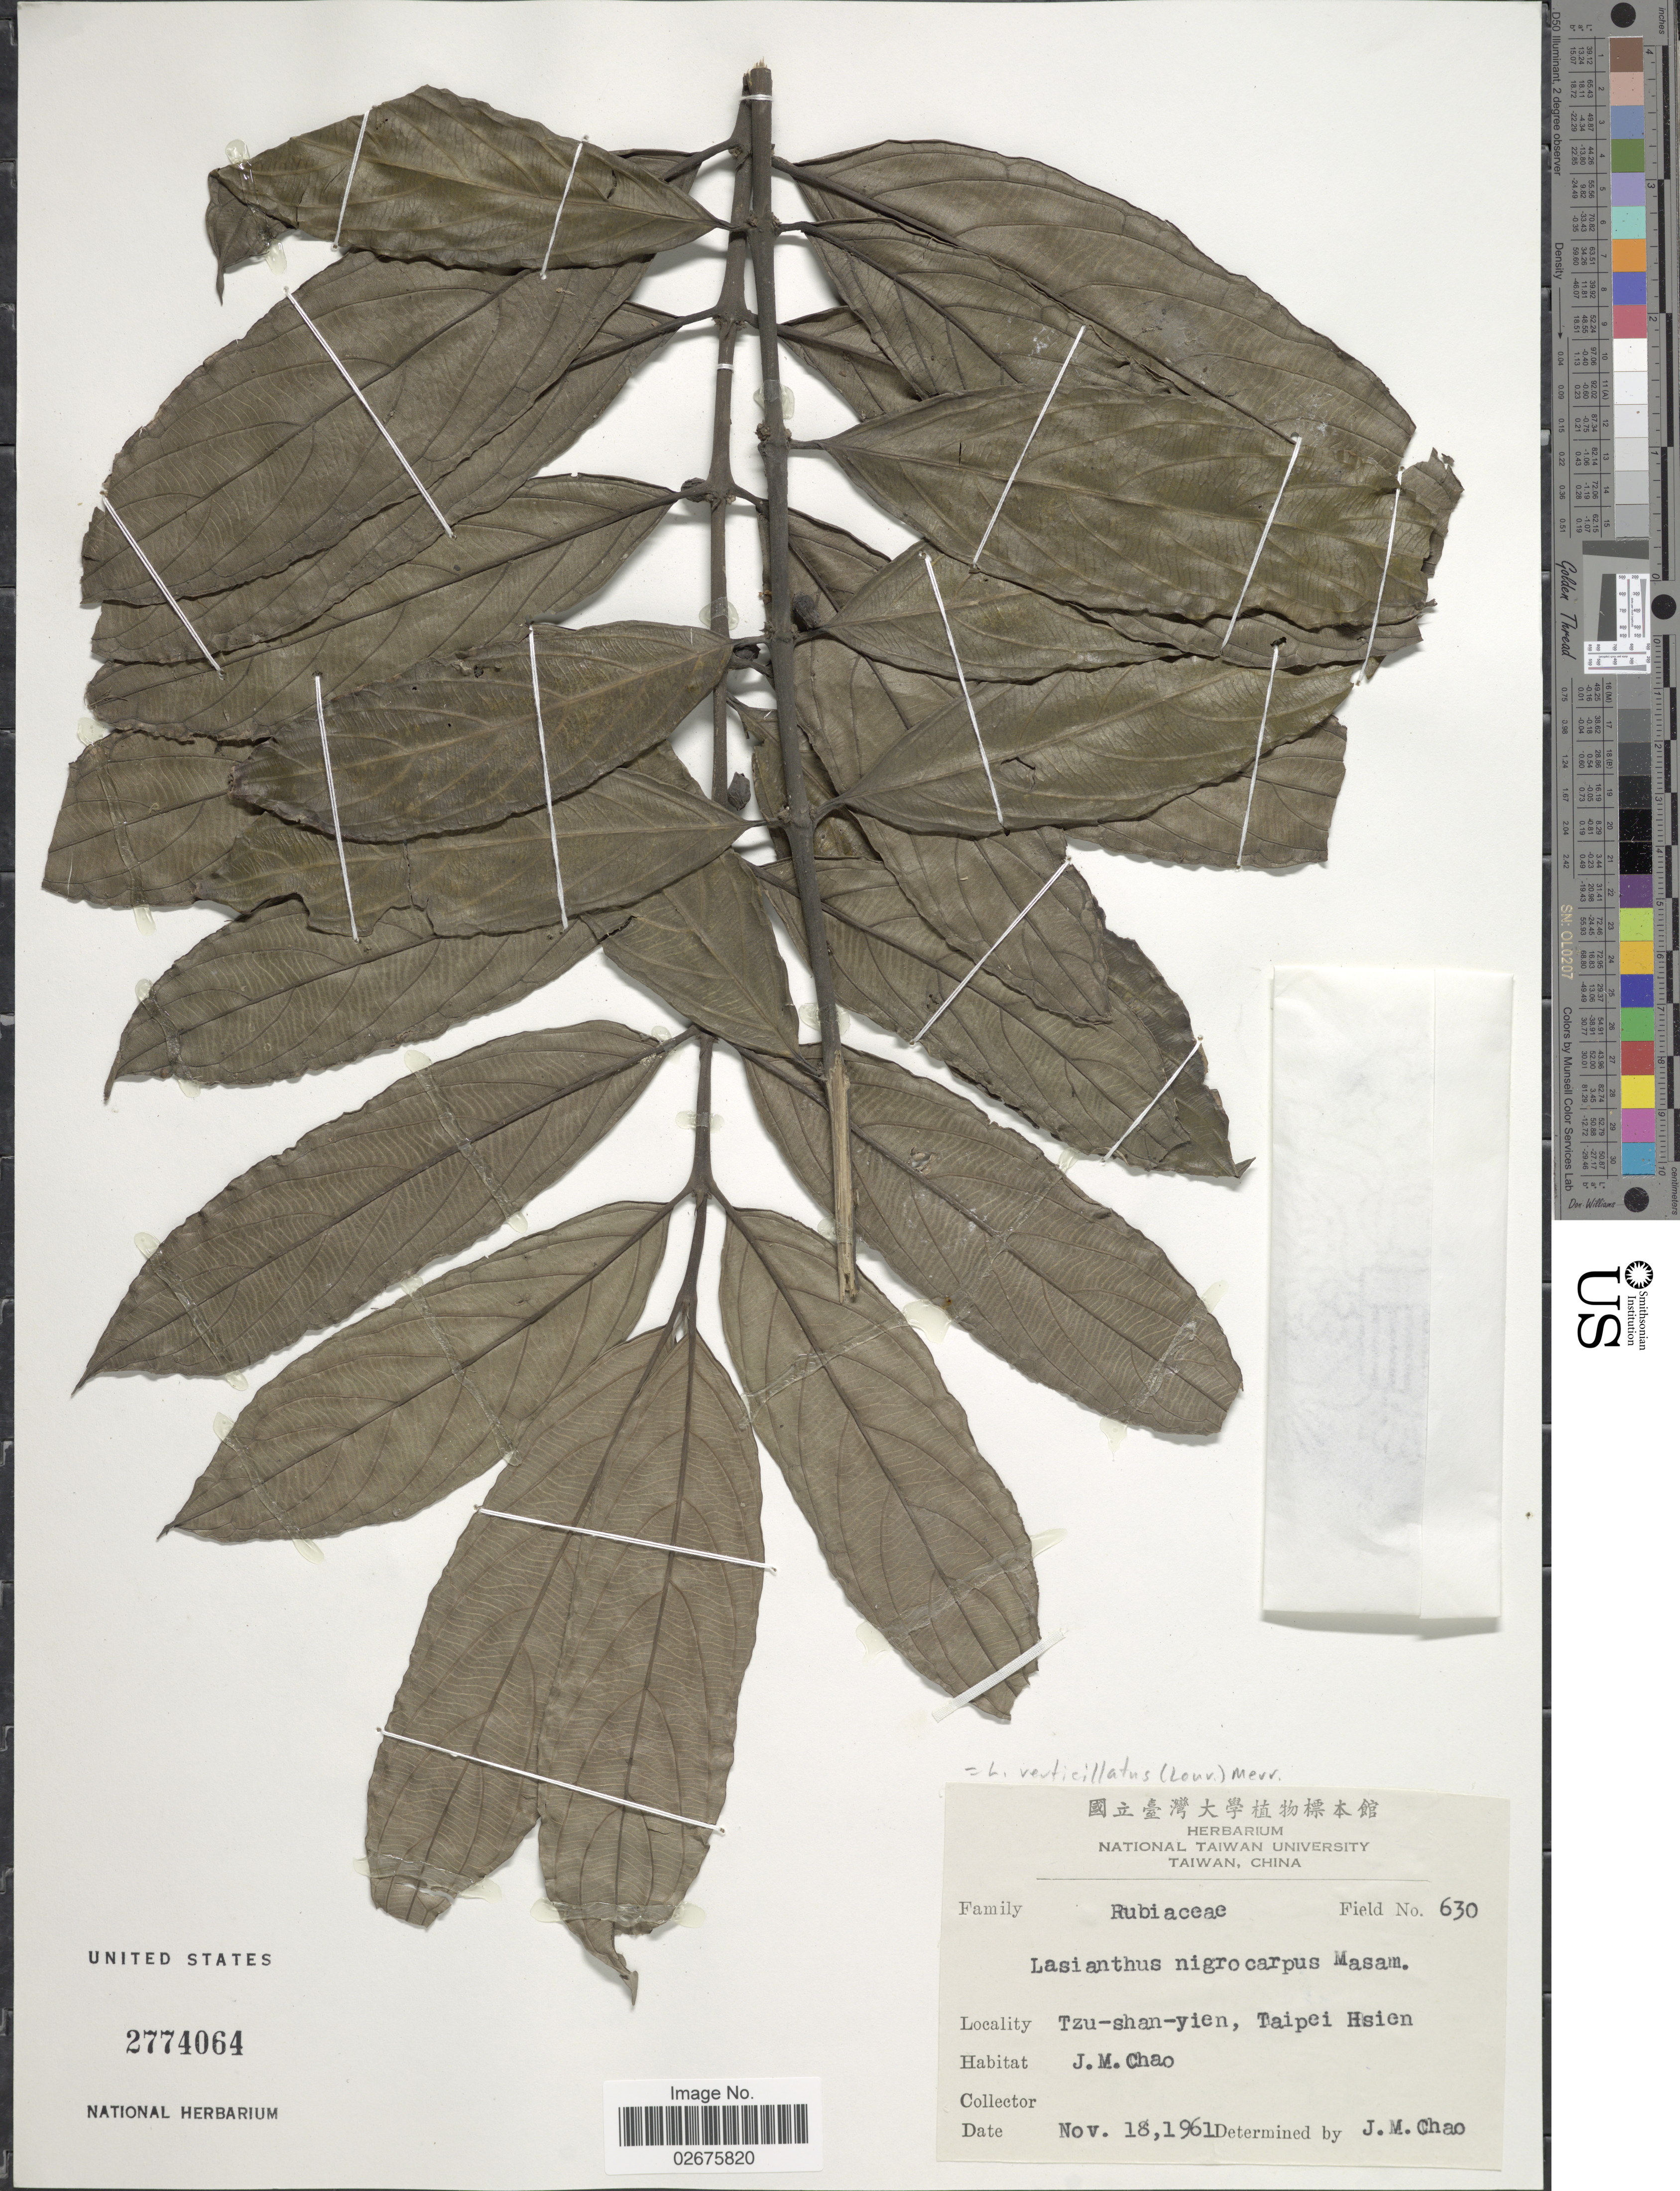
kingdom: Plantae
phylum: Tracheophyta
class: Magnoliopsida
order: Gentianales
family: Rubiaceae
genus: Lasianthus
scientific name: Lasianthus verticillatus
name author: (Lour.) Merr.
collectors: J. Chao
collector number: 630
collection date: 1961-11-18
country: Taiwan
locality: Tzu-shan-yien, Taipei Hsien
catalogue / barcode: US 2774064